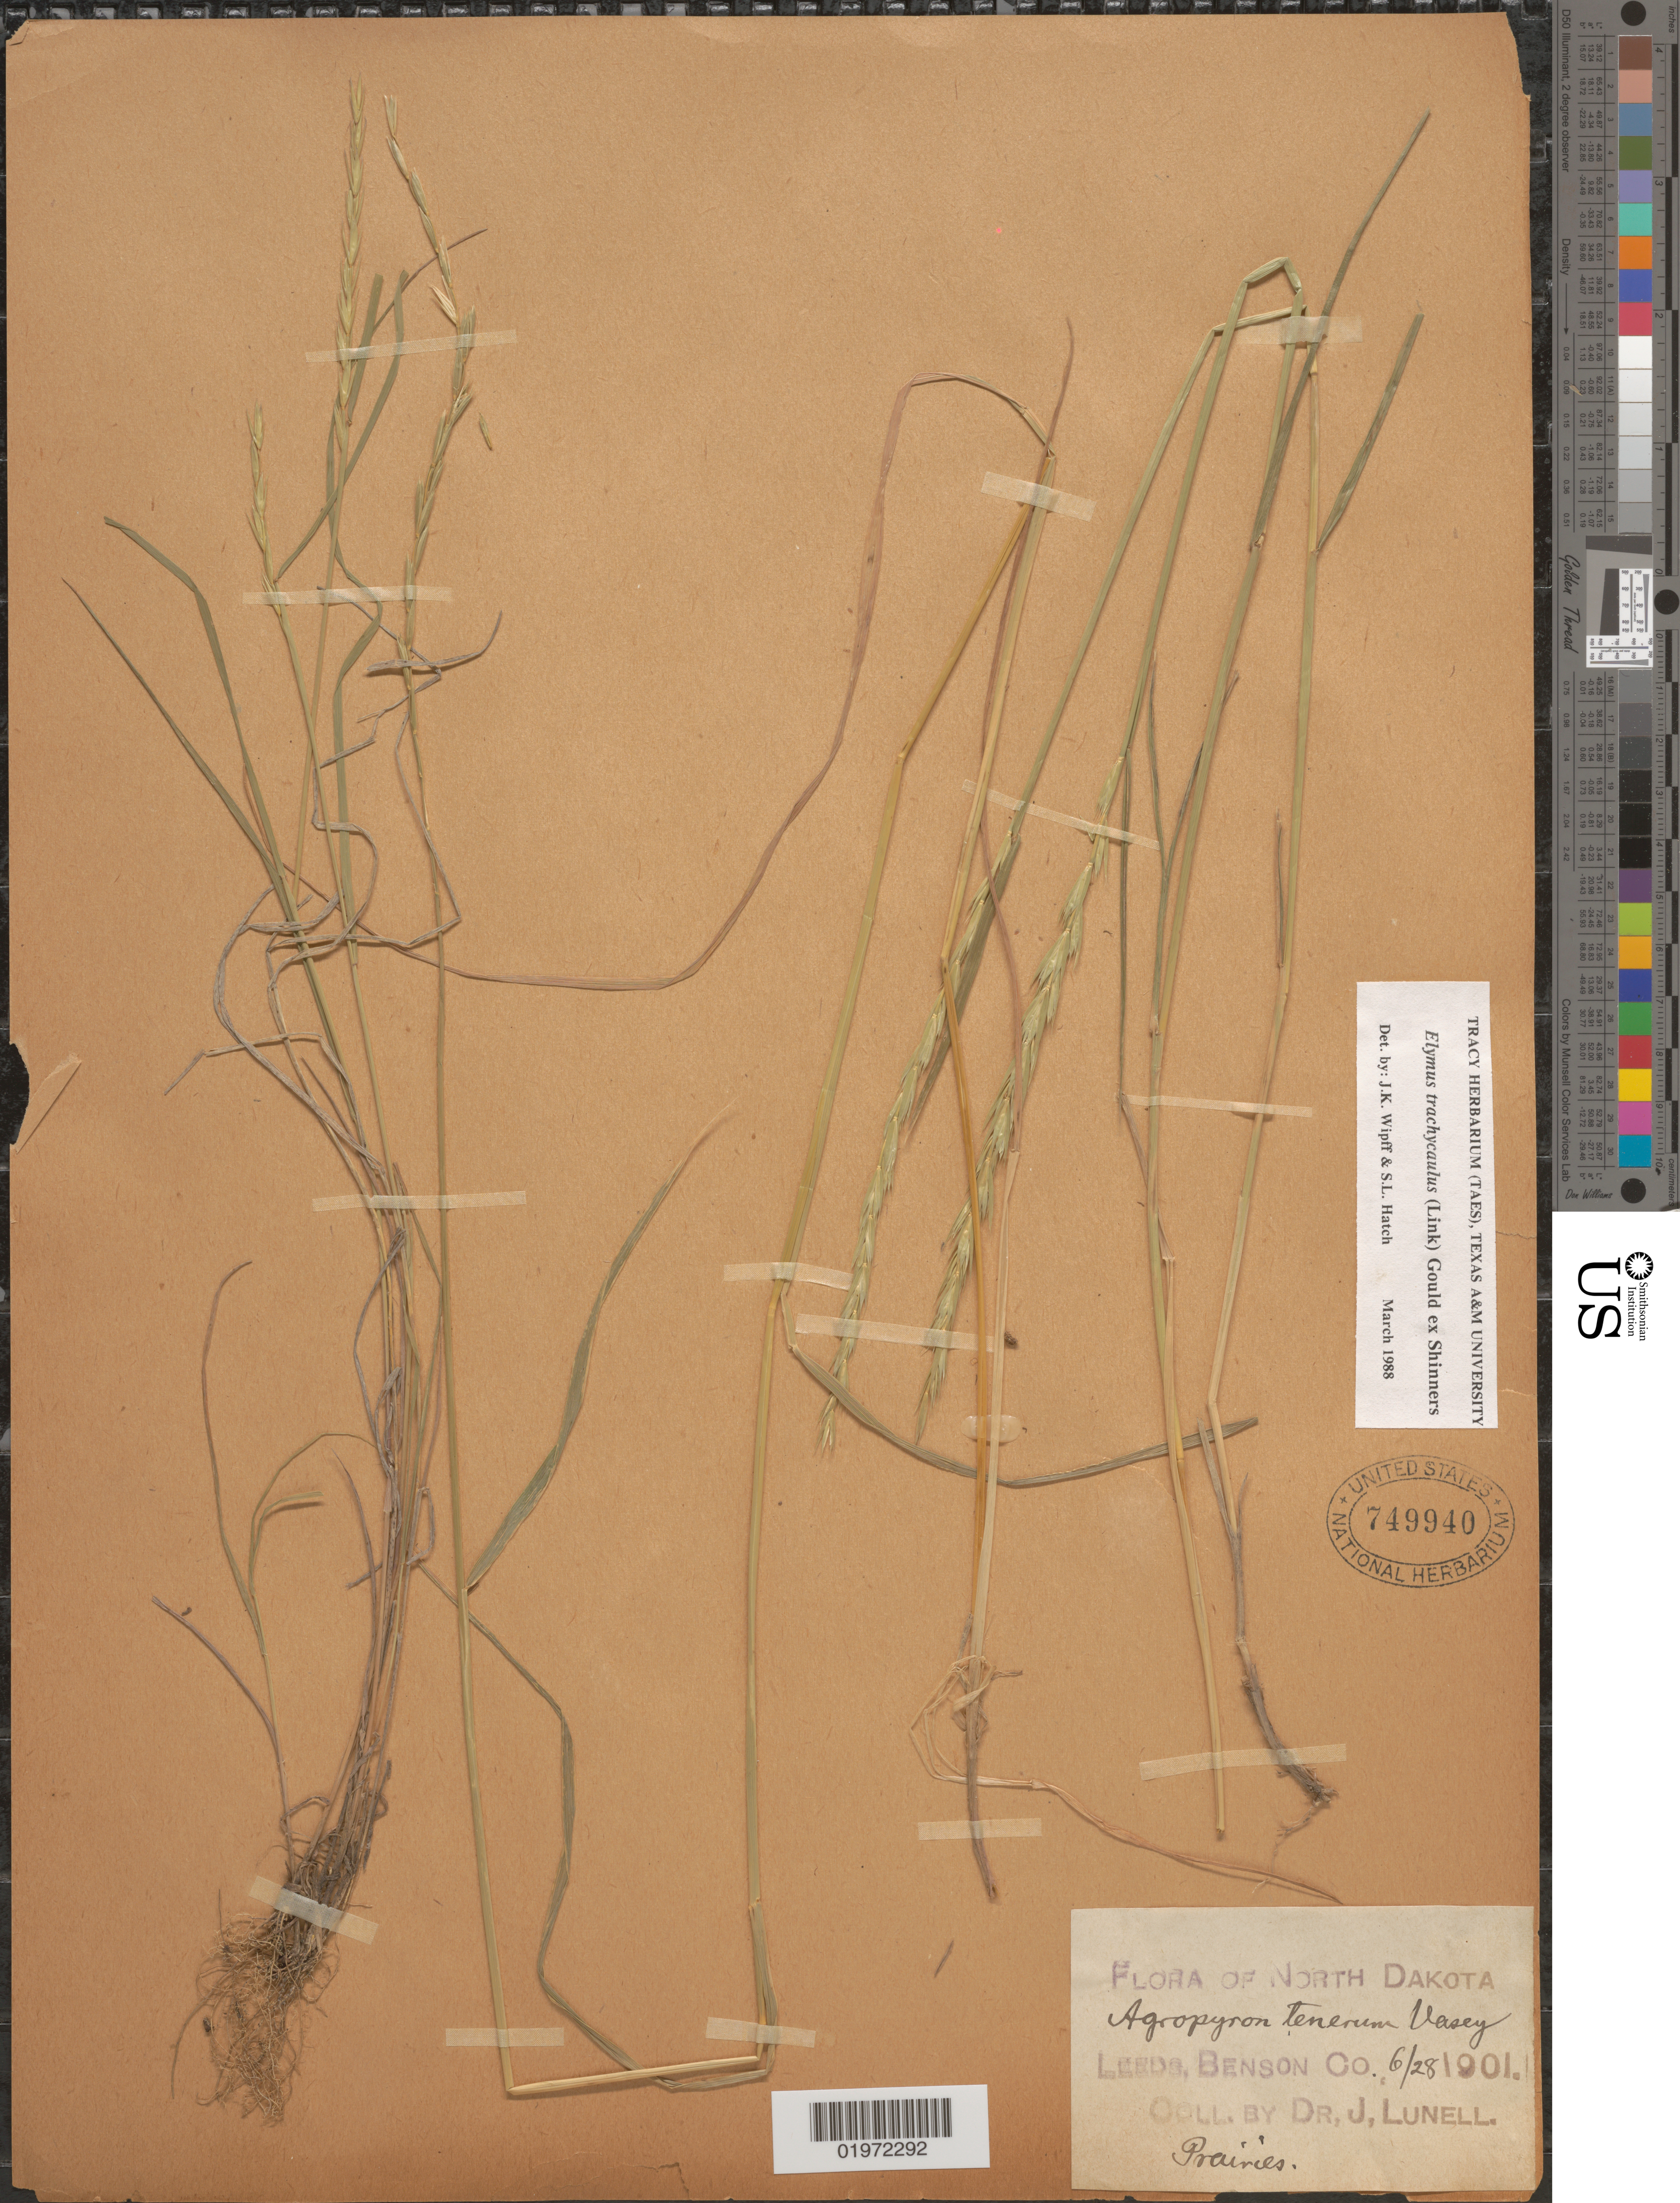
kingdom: Plantae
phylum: Tracheophyta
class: Liliopsida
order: Poales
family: Poaceae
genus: Elymus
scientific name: Elymus trachycaulus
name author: (Link) Gould ex Shinners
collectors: J. Lunell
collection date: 1901-06-28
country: United States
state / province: North Dakota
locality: Leeds, Benson Co.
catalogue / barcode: US 749940